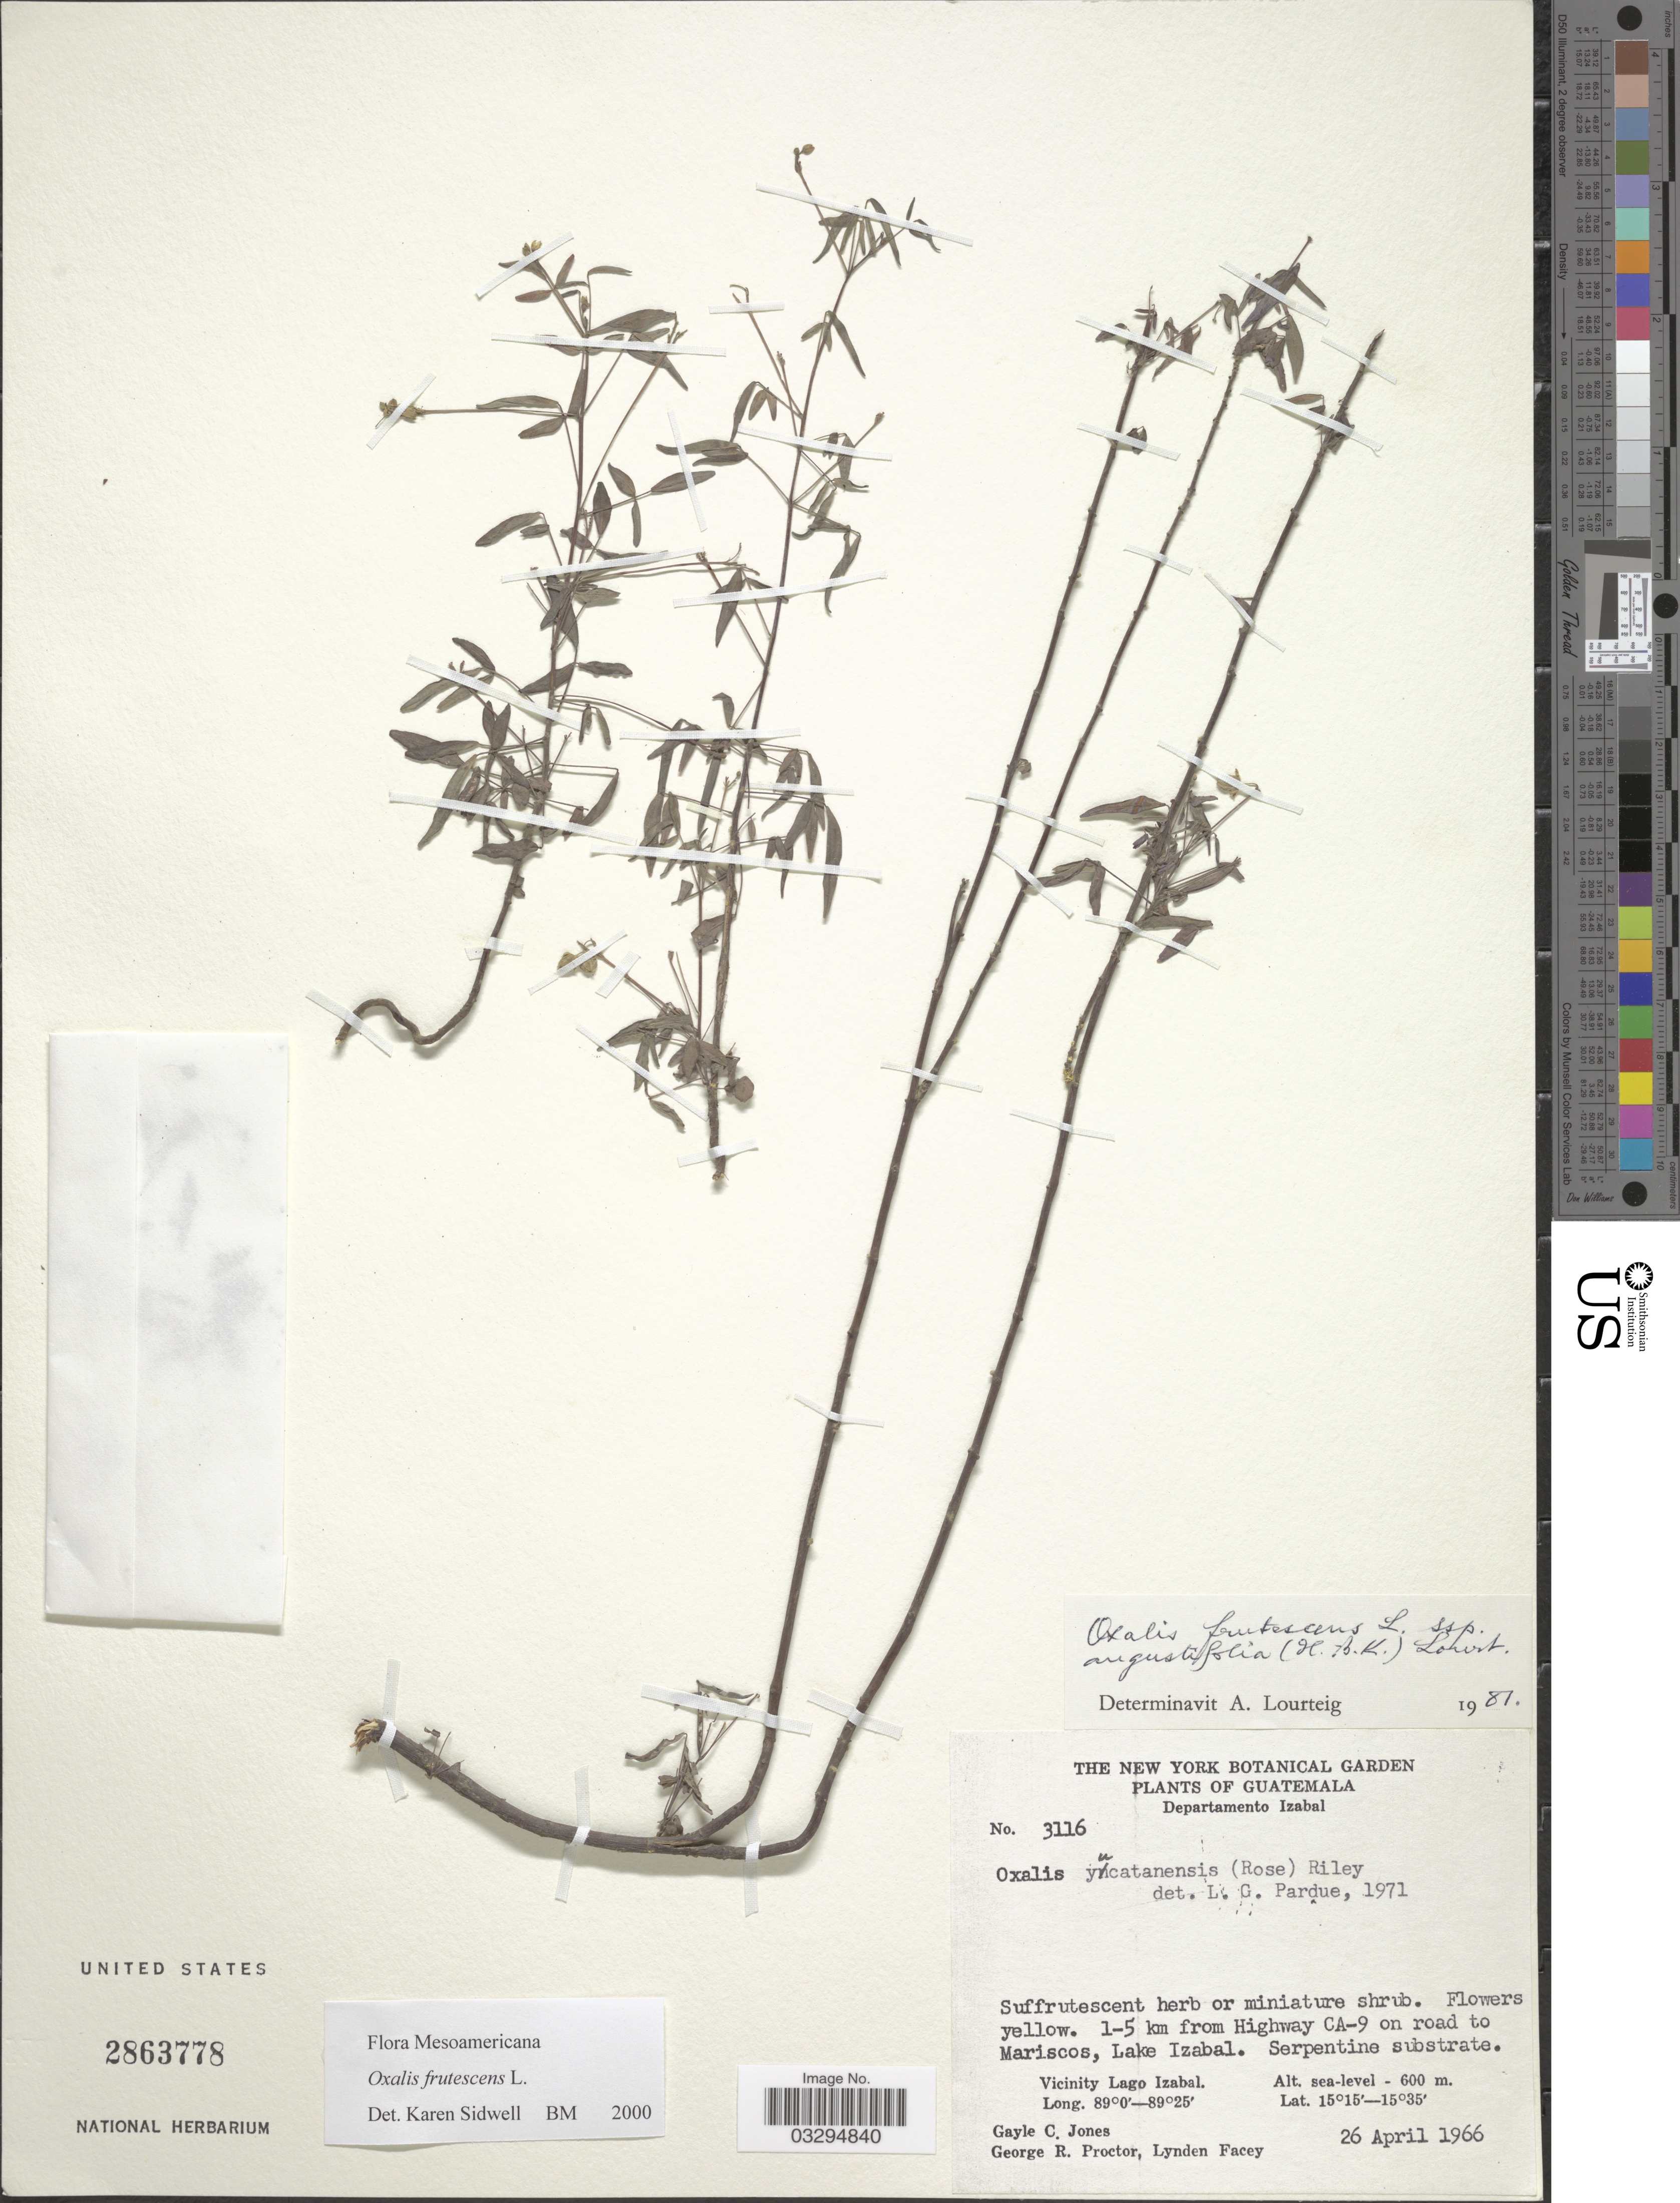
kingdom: Plantae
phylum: Tracheophyta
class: Magnoliopsida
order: Oxalidales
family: Oxalidaceae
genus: Oxalis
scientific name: Oxalis frutescens subsp. angustifolia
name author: (Kunth) Lourteig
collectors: G. C. Jones, G. Proctor & L. Facey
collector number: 3116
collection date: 1966-04-26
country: Guatemala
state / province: Izabal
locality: Departamento Izabal, 1-5 km from Highway CA-9 on road to Mariscos, Lake Izabal. Vicinity Lago Izabal.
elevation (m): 0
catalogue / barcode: US 2863778